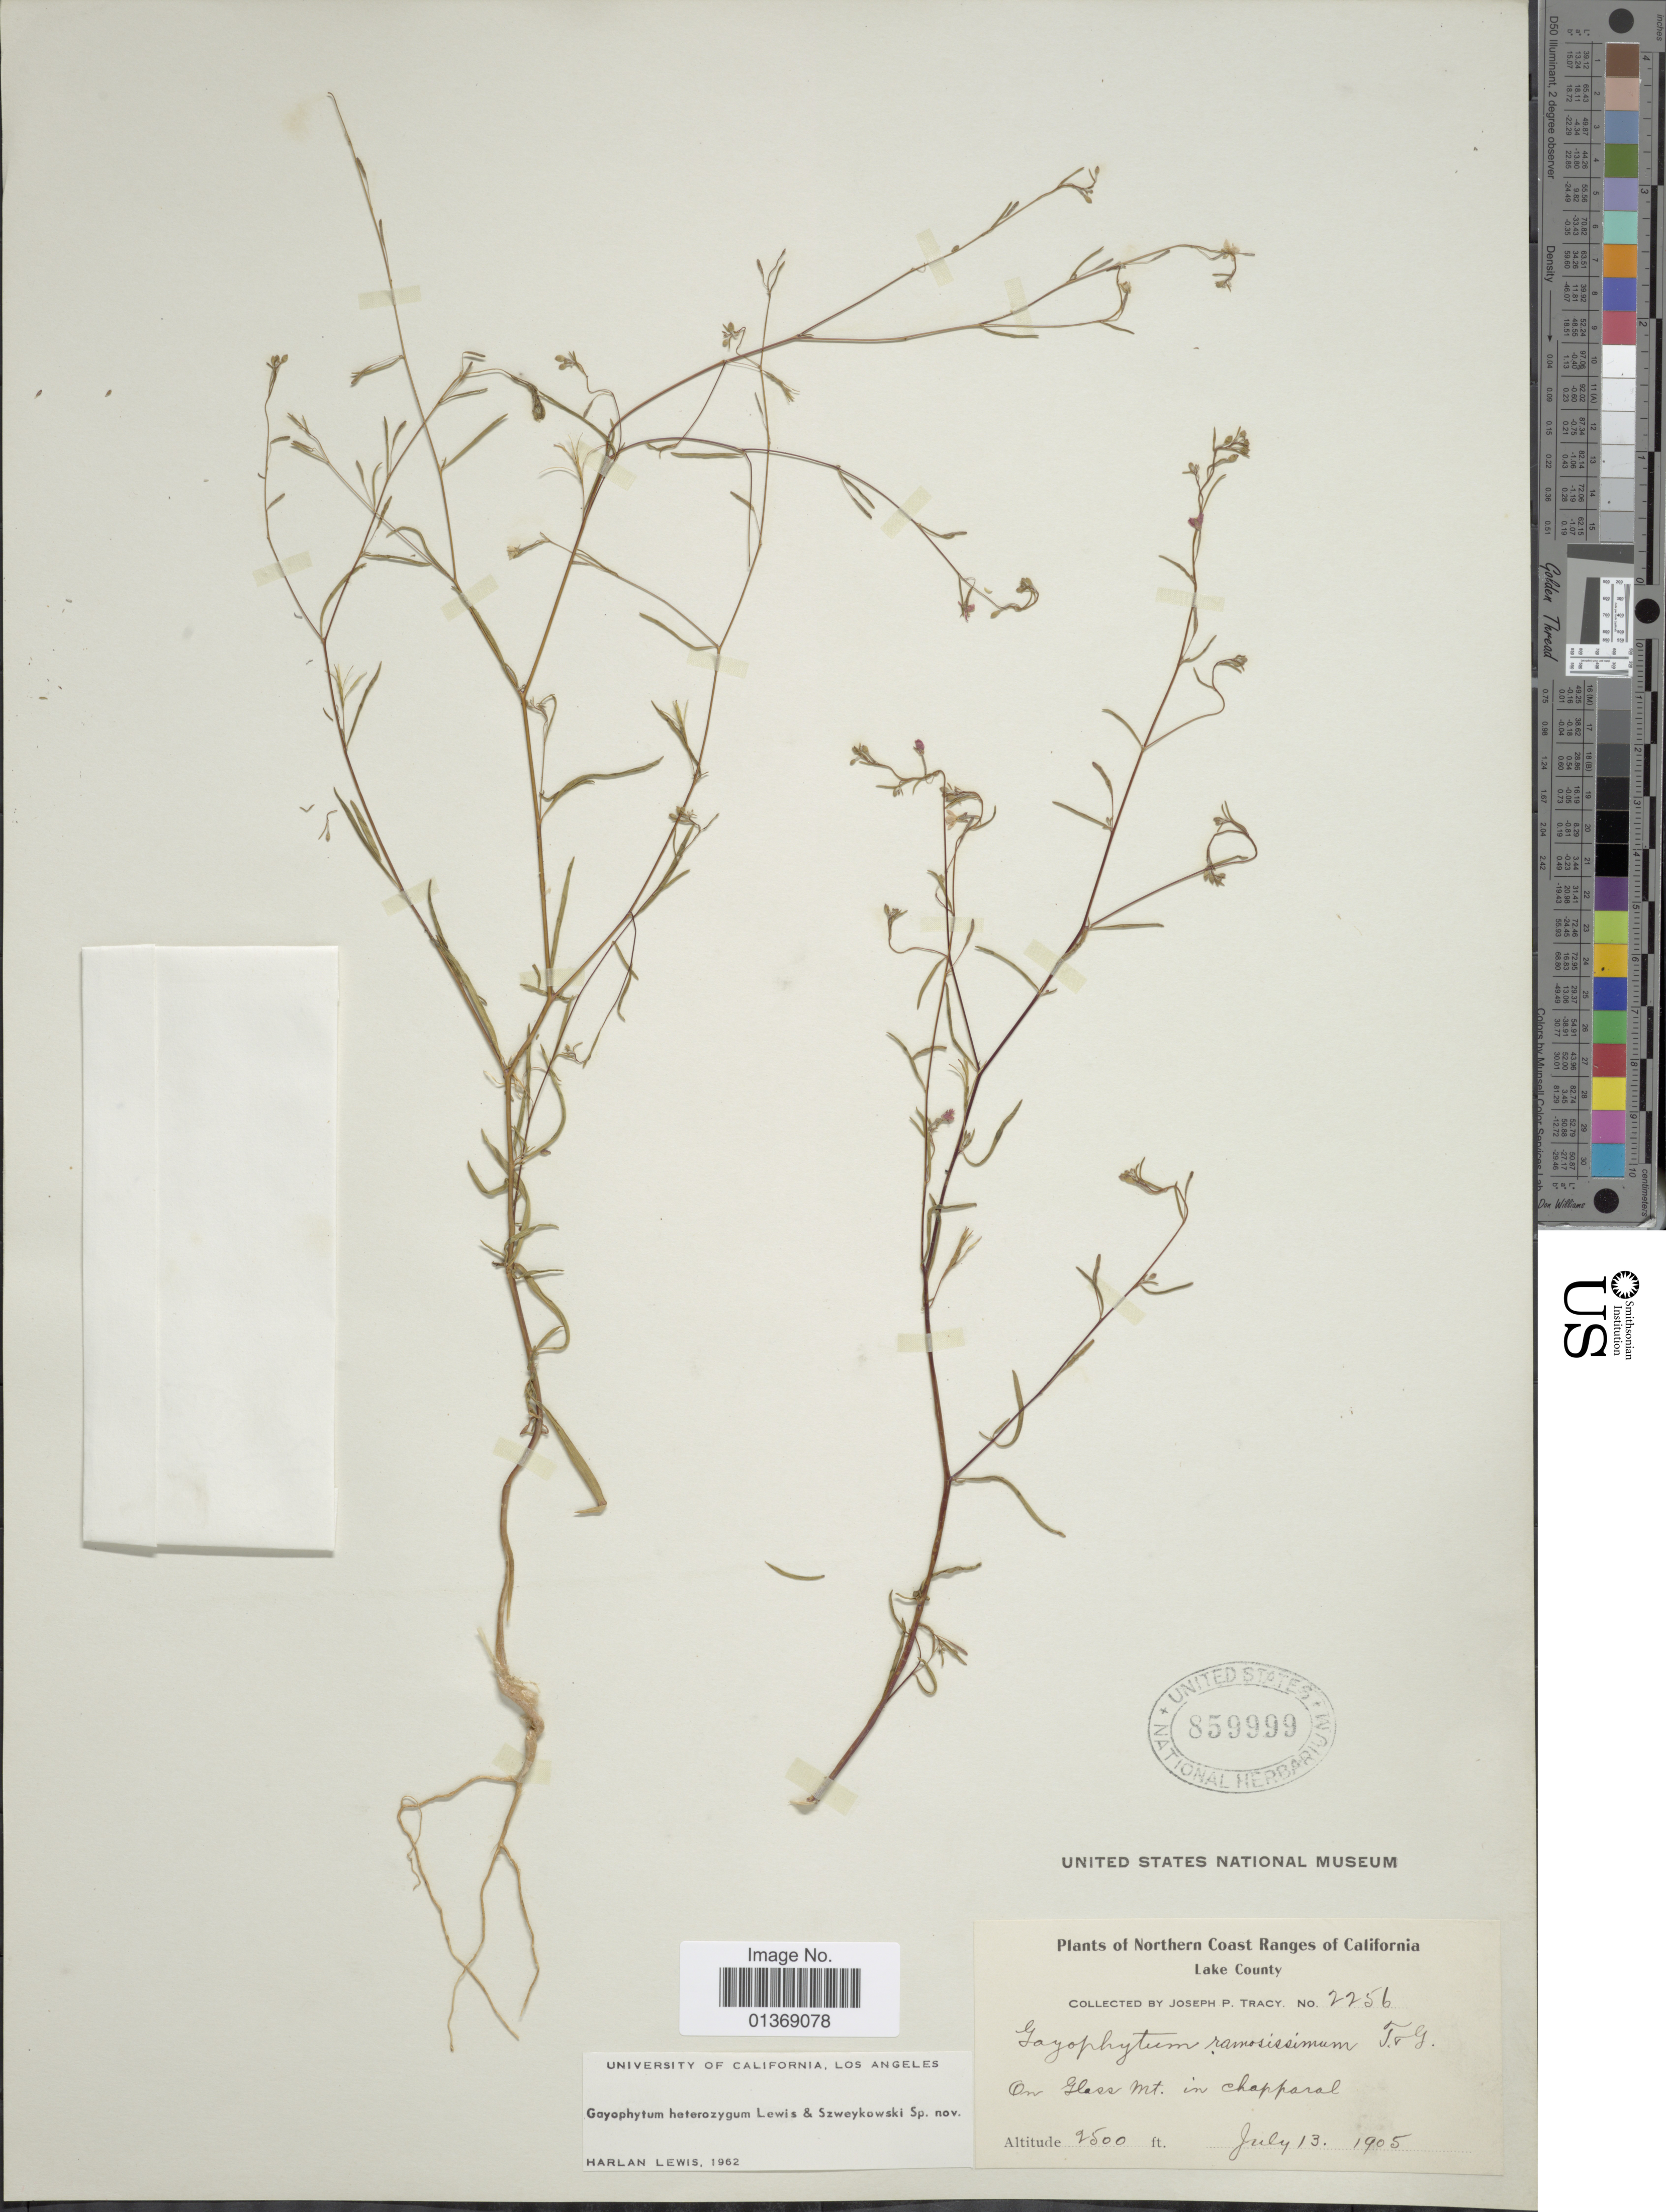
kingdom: Plantae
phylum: Tracheophyta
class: Magnoliopsida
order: Myrtales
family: Onagraceae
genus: Gayophytum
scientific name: Gayophytum heterozygum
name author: F. H. Lewis & Szweyk.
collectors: J. Tracy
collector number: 2256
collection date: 1905-07-13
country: United States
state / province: California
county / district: Lake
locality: Near Grass Mt in Chaparral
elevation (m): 762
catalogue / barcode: US 859999